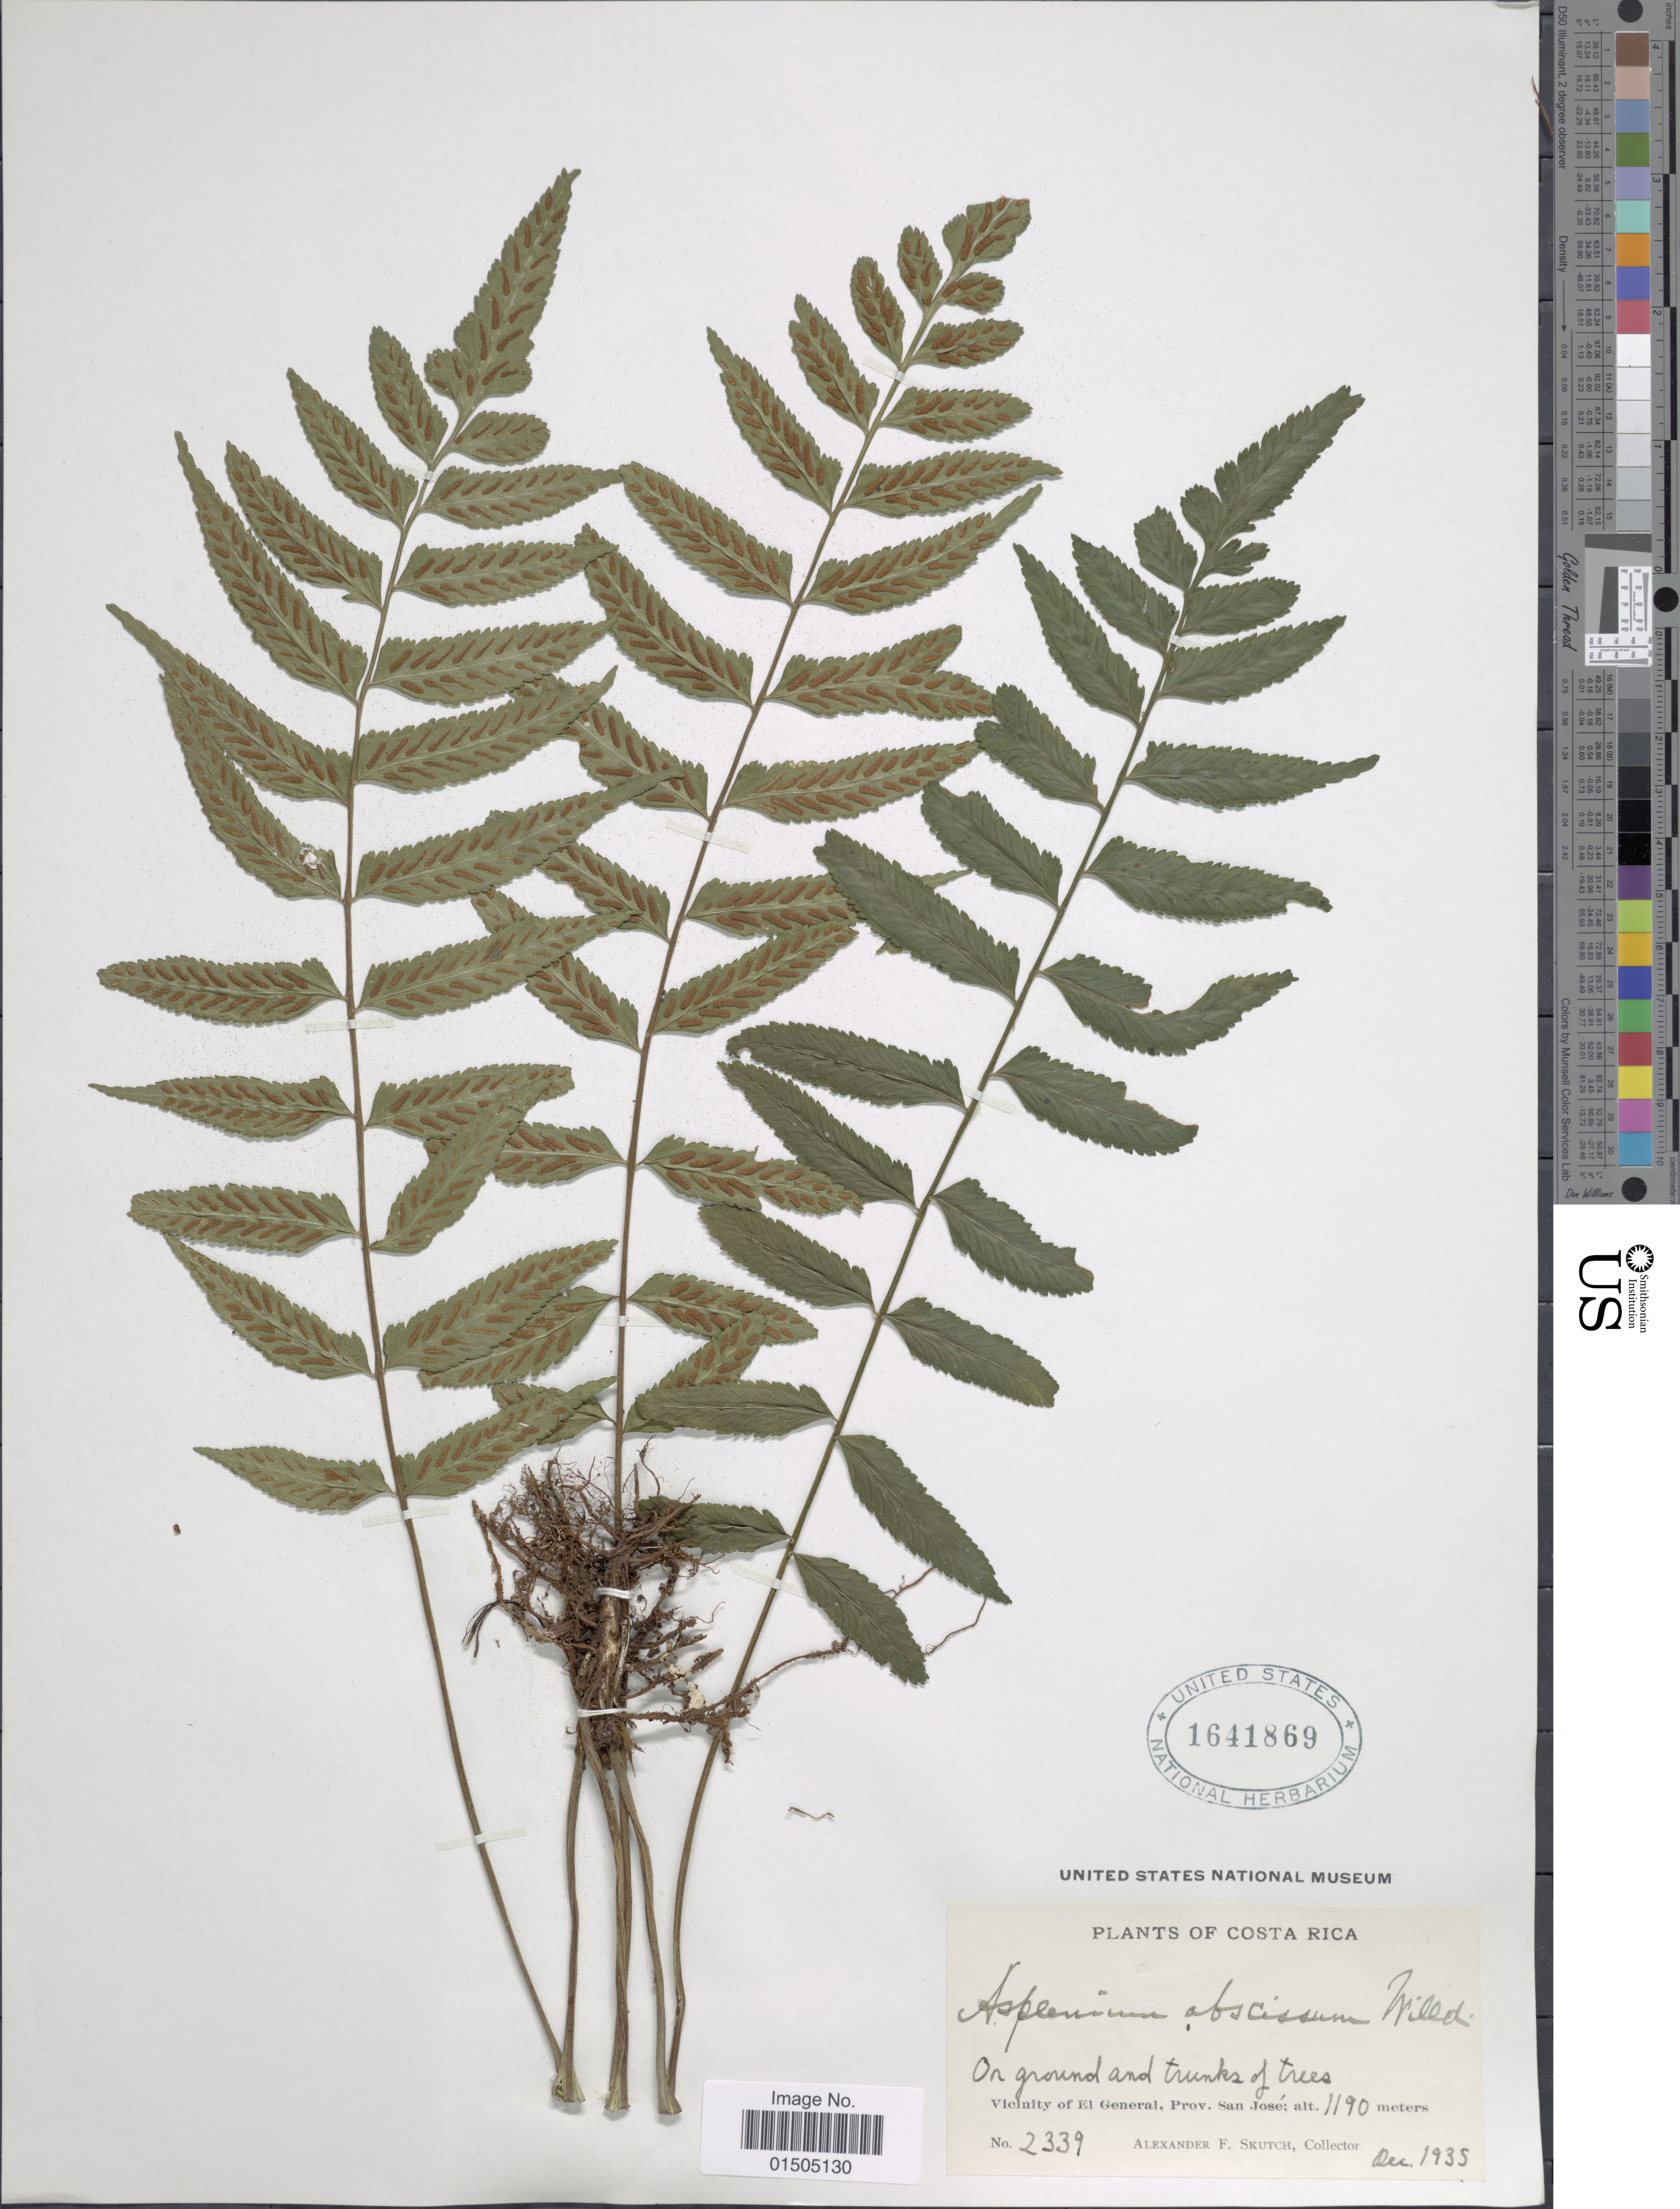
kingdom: Plantae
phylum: Tracheophyta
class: Polypodiopsida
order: Polypodiales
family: Aspleniaceae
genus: Asplenium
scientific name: Asplenium abscissum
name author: Willd.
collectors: A. F. Skutch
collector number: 2339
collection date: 1935-12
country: Costa Rica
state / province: San José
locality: Vicinity of El General.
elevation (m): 1190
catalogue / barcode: US 1641869